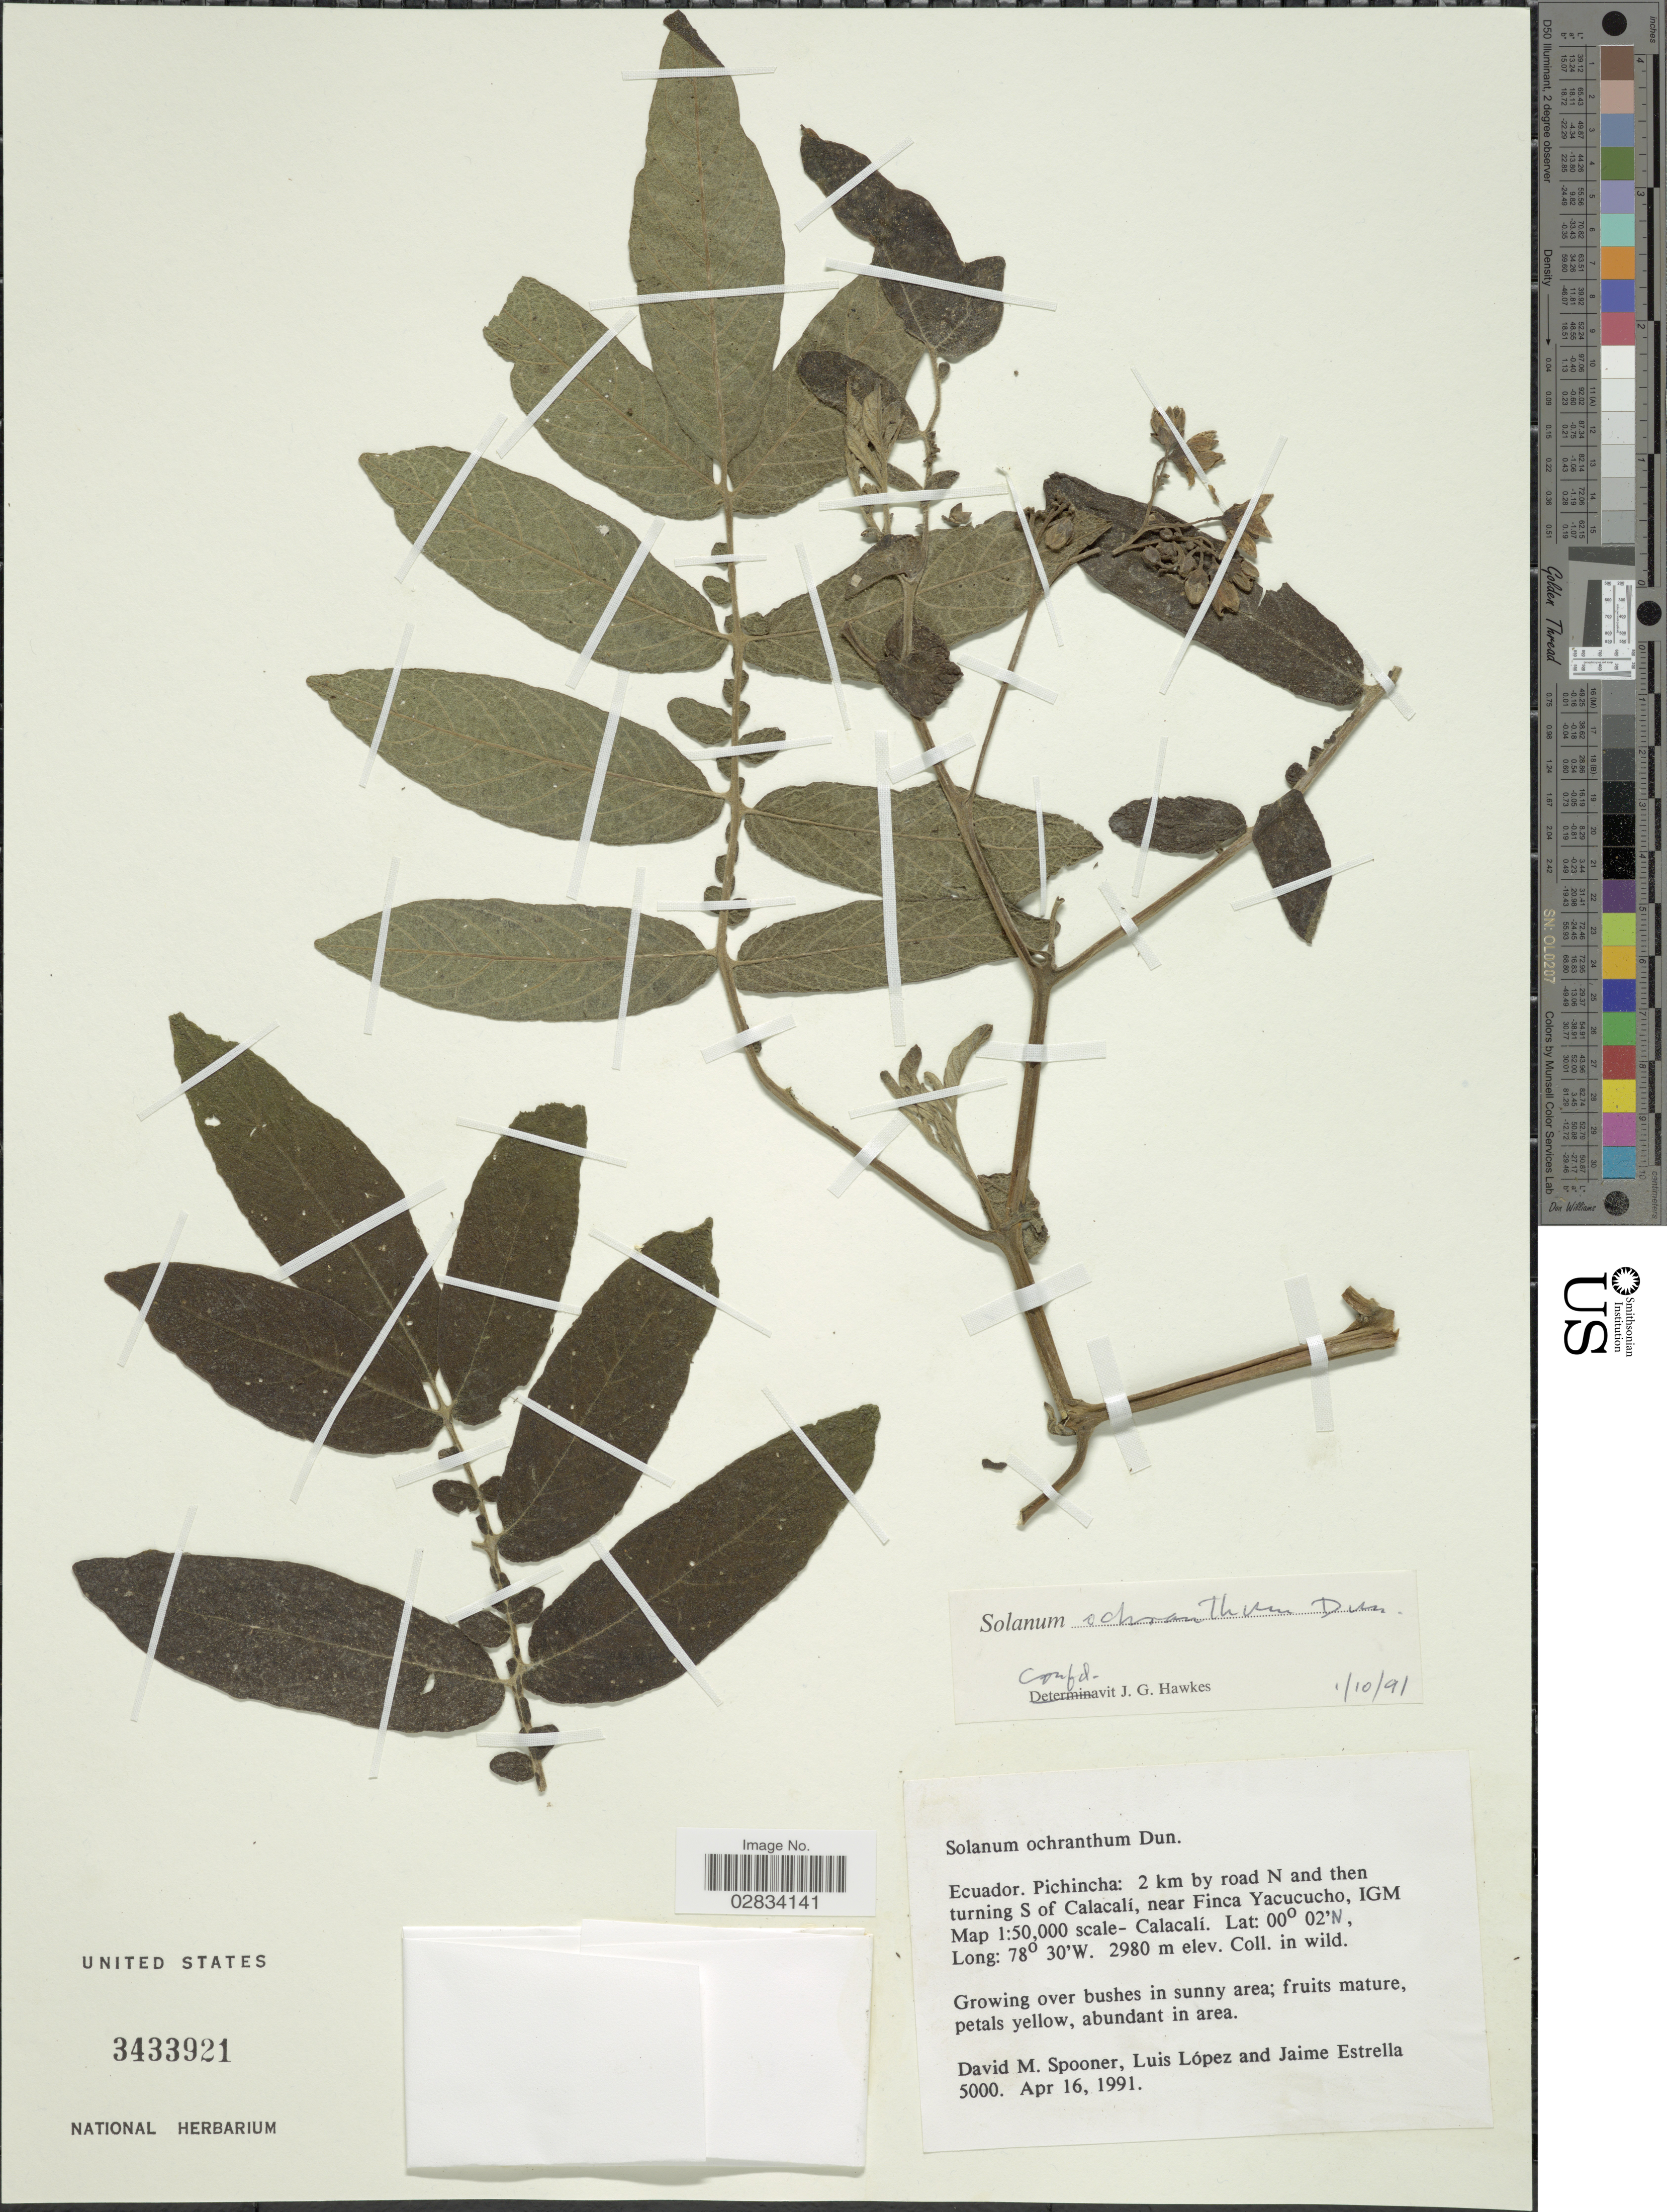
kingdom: Plantae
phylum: Tracheophyta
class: Magnoliopsida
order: Solanales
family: Solanaceae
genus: Solanum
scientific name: Solanum ochranthum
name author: Dunal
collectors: D. Spooner, L. López & J. Estrella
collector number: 5000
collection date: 1991-04-16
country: Ecuador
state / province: Pichincha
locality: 2 km by road N and then turning S of Calacalí, near Finca Yacucucho, IGM Map 1:50000 scale- Calacalí.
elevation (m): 2980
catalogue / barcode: US 3433921